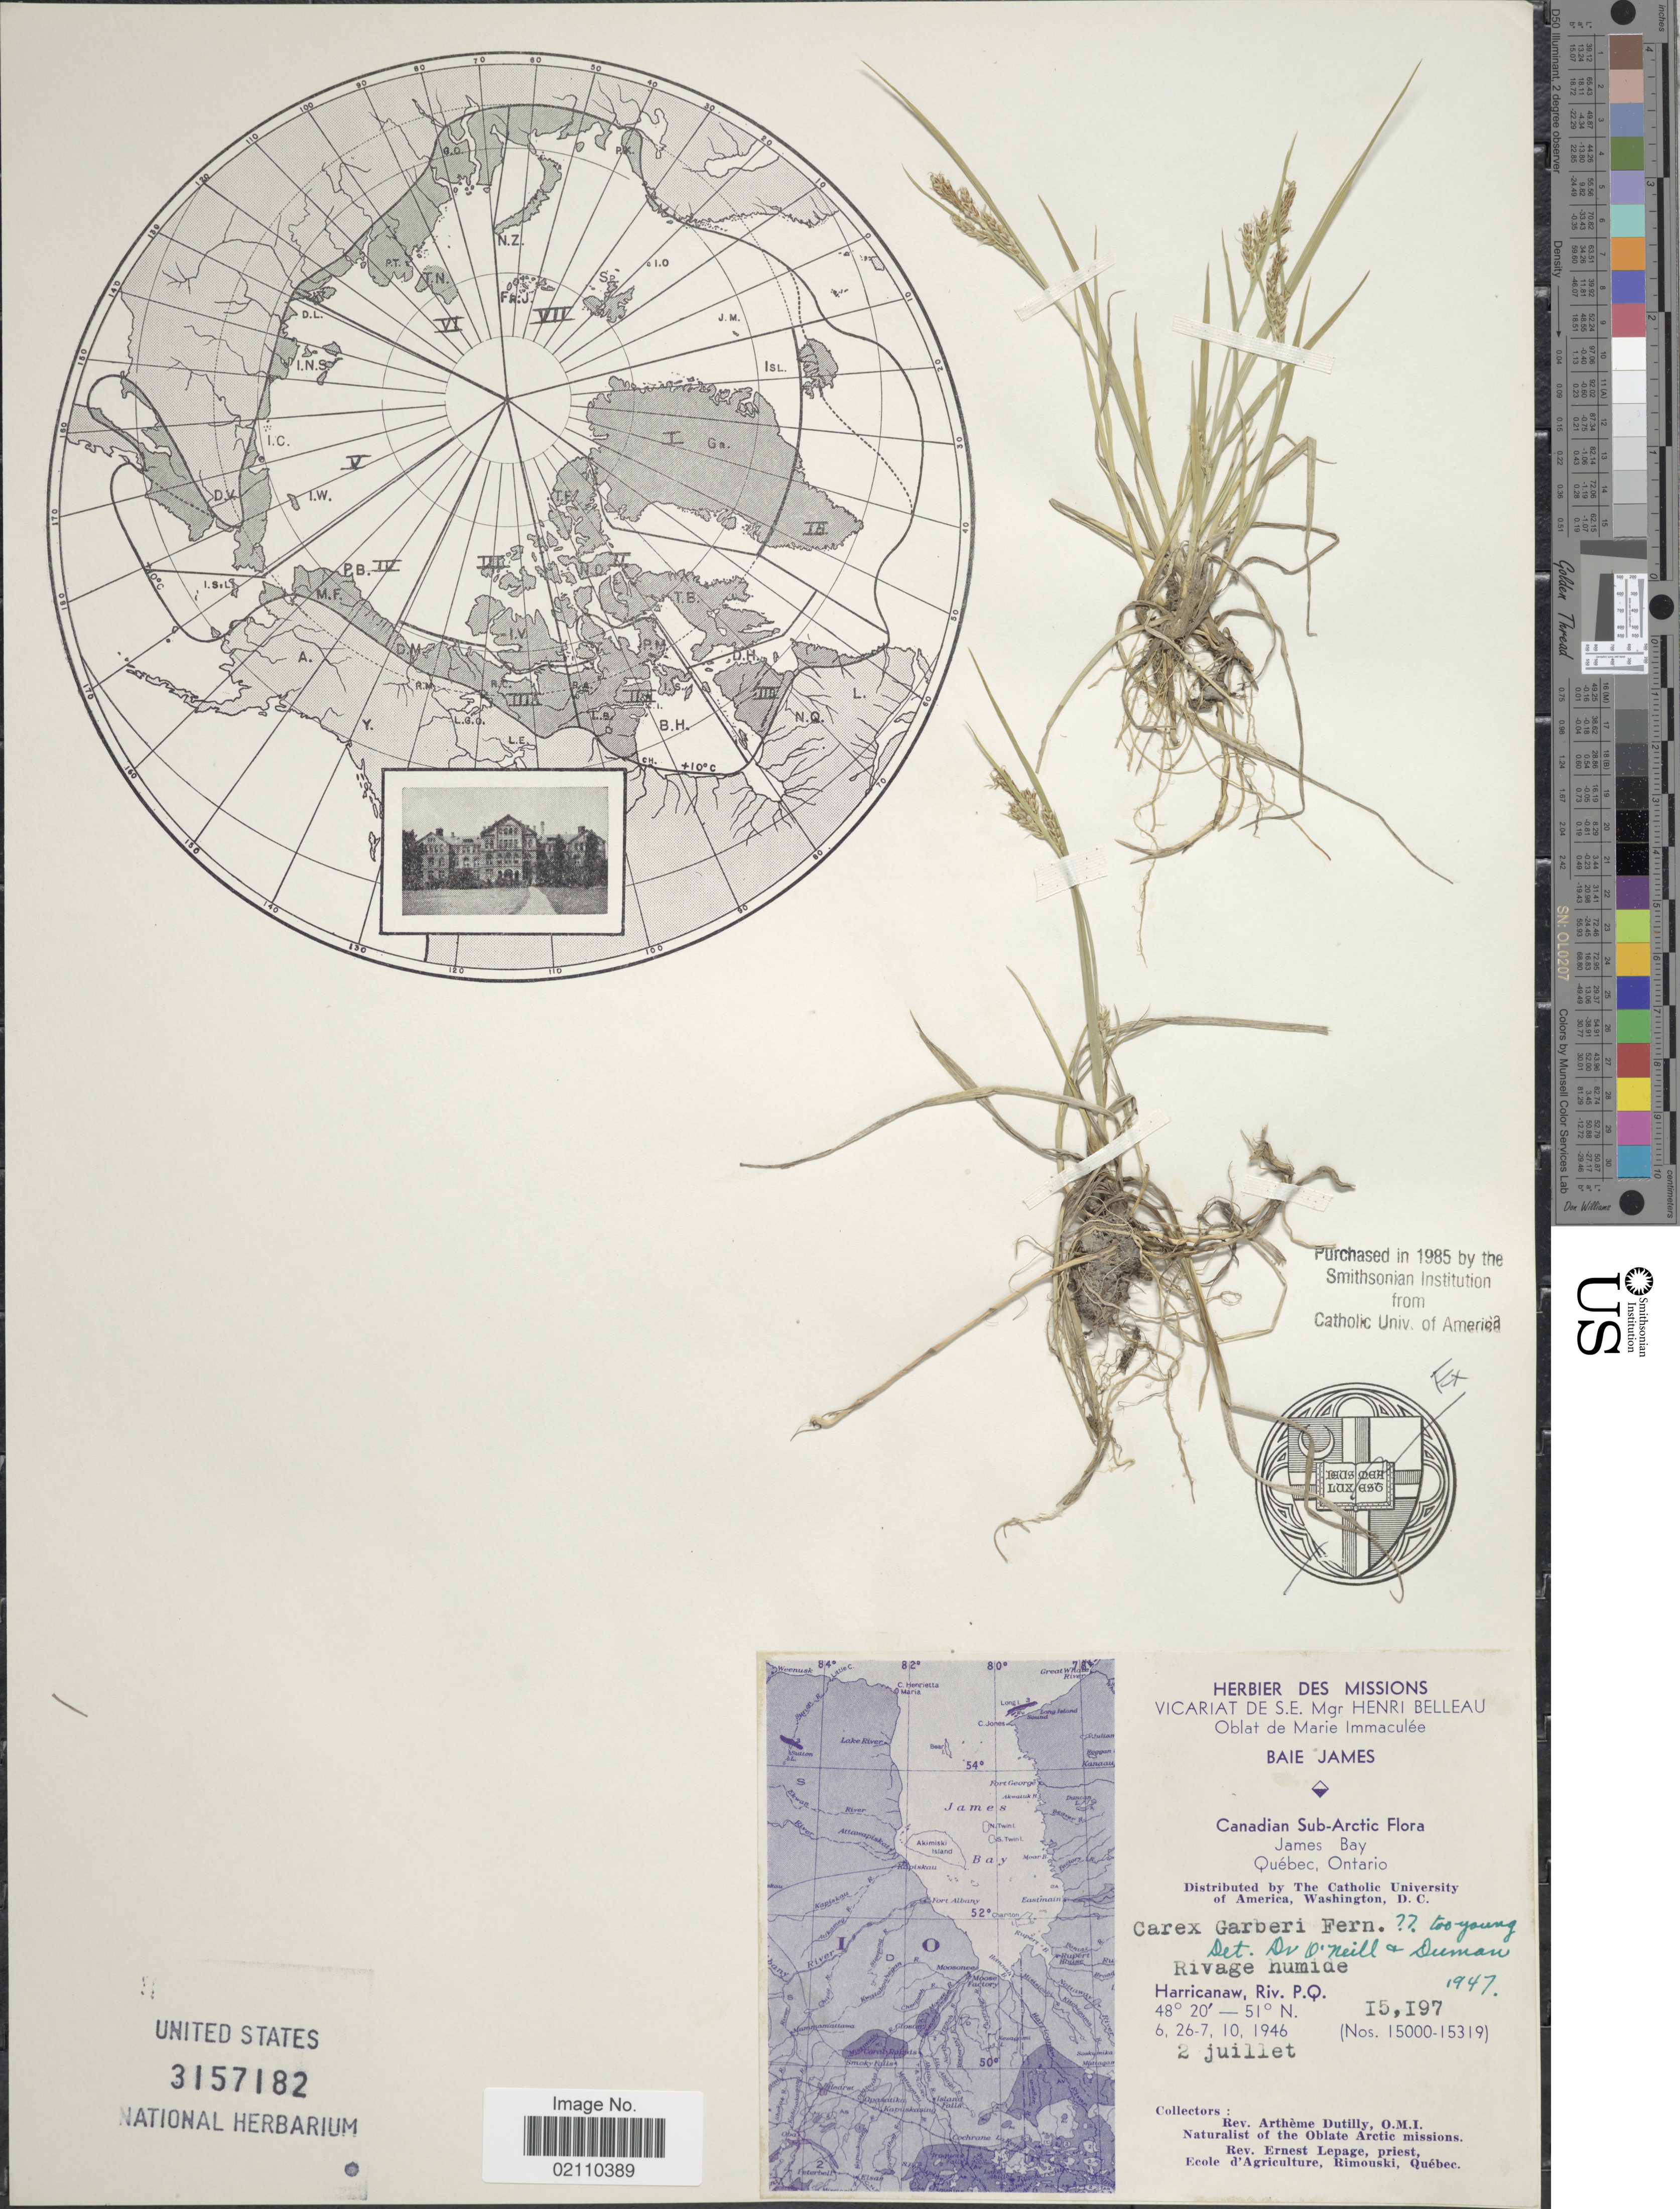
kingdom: Plantae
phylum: Tracheophyta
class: Liliopsida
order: Poales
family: Cyperaceae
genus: Carex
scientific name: Carex garberi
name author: Fernald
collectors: A. Dutilly & E. Lepage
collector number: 15197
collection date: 1946-07-02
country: Canada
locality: Canadian Sub- Arctic, James Bay, Quebec, Ontario, Rivage humide, Harricanaw, Riv. P.Q.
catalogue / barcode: US 3157182